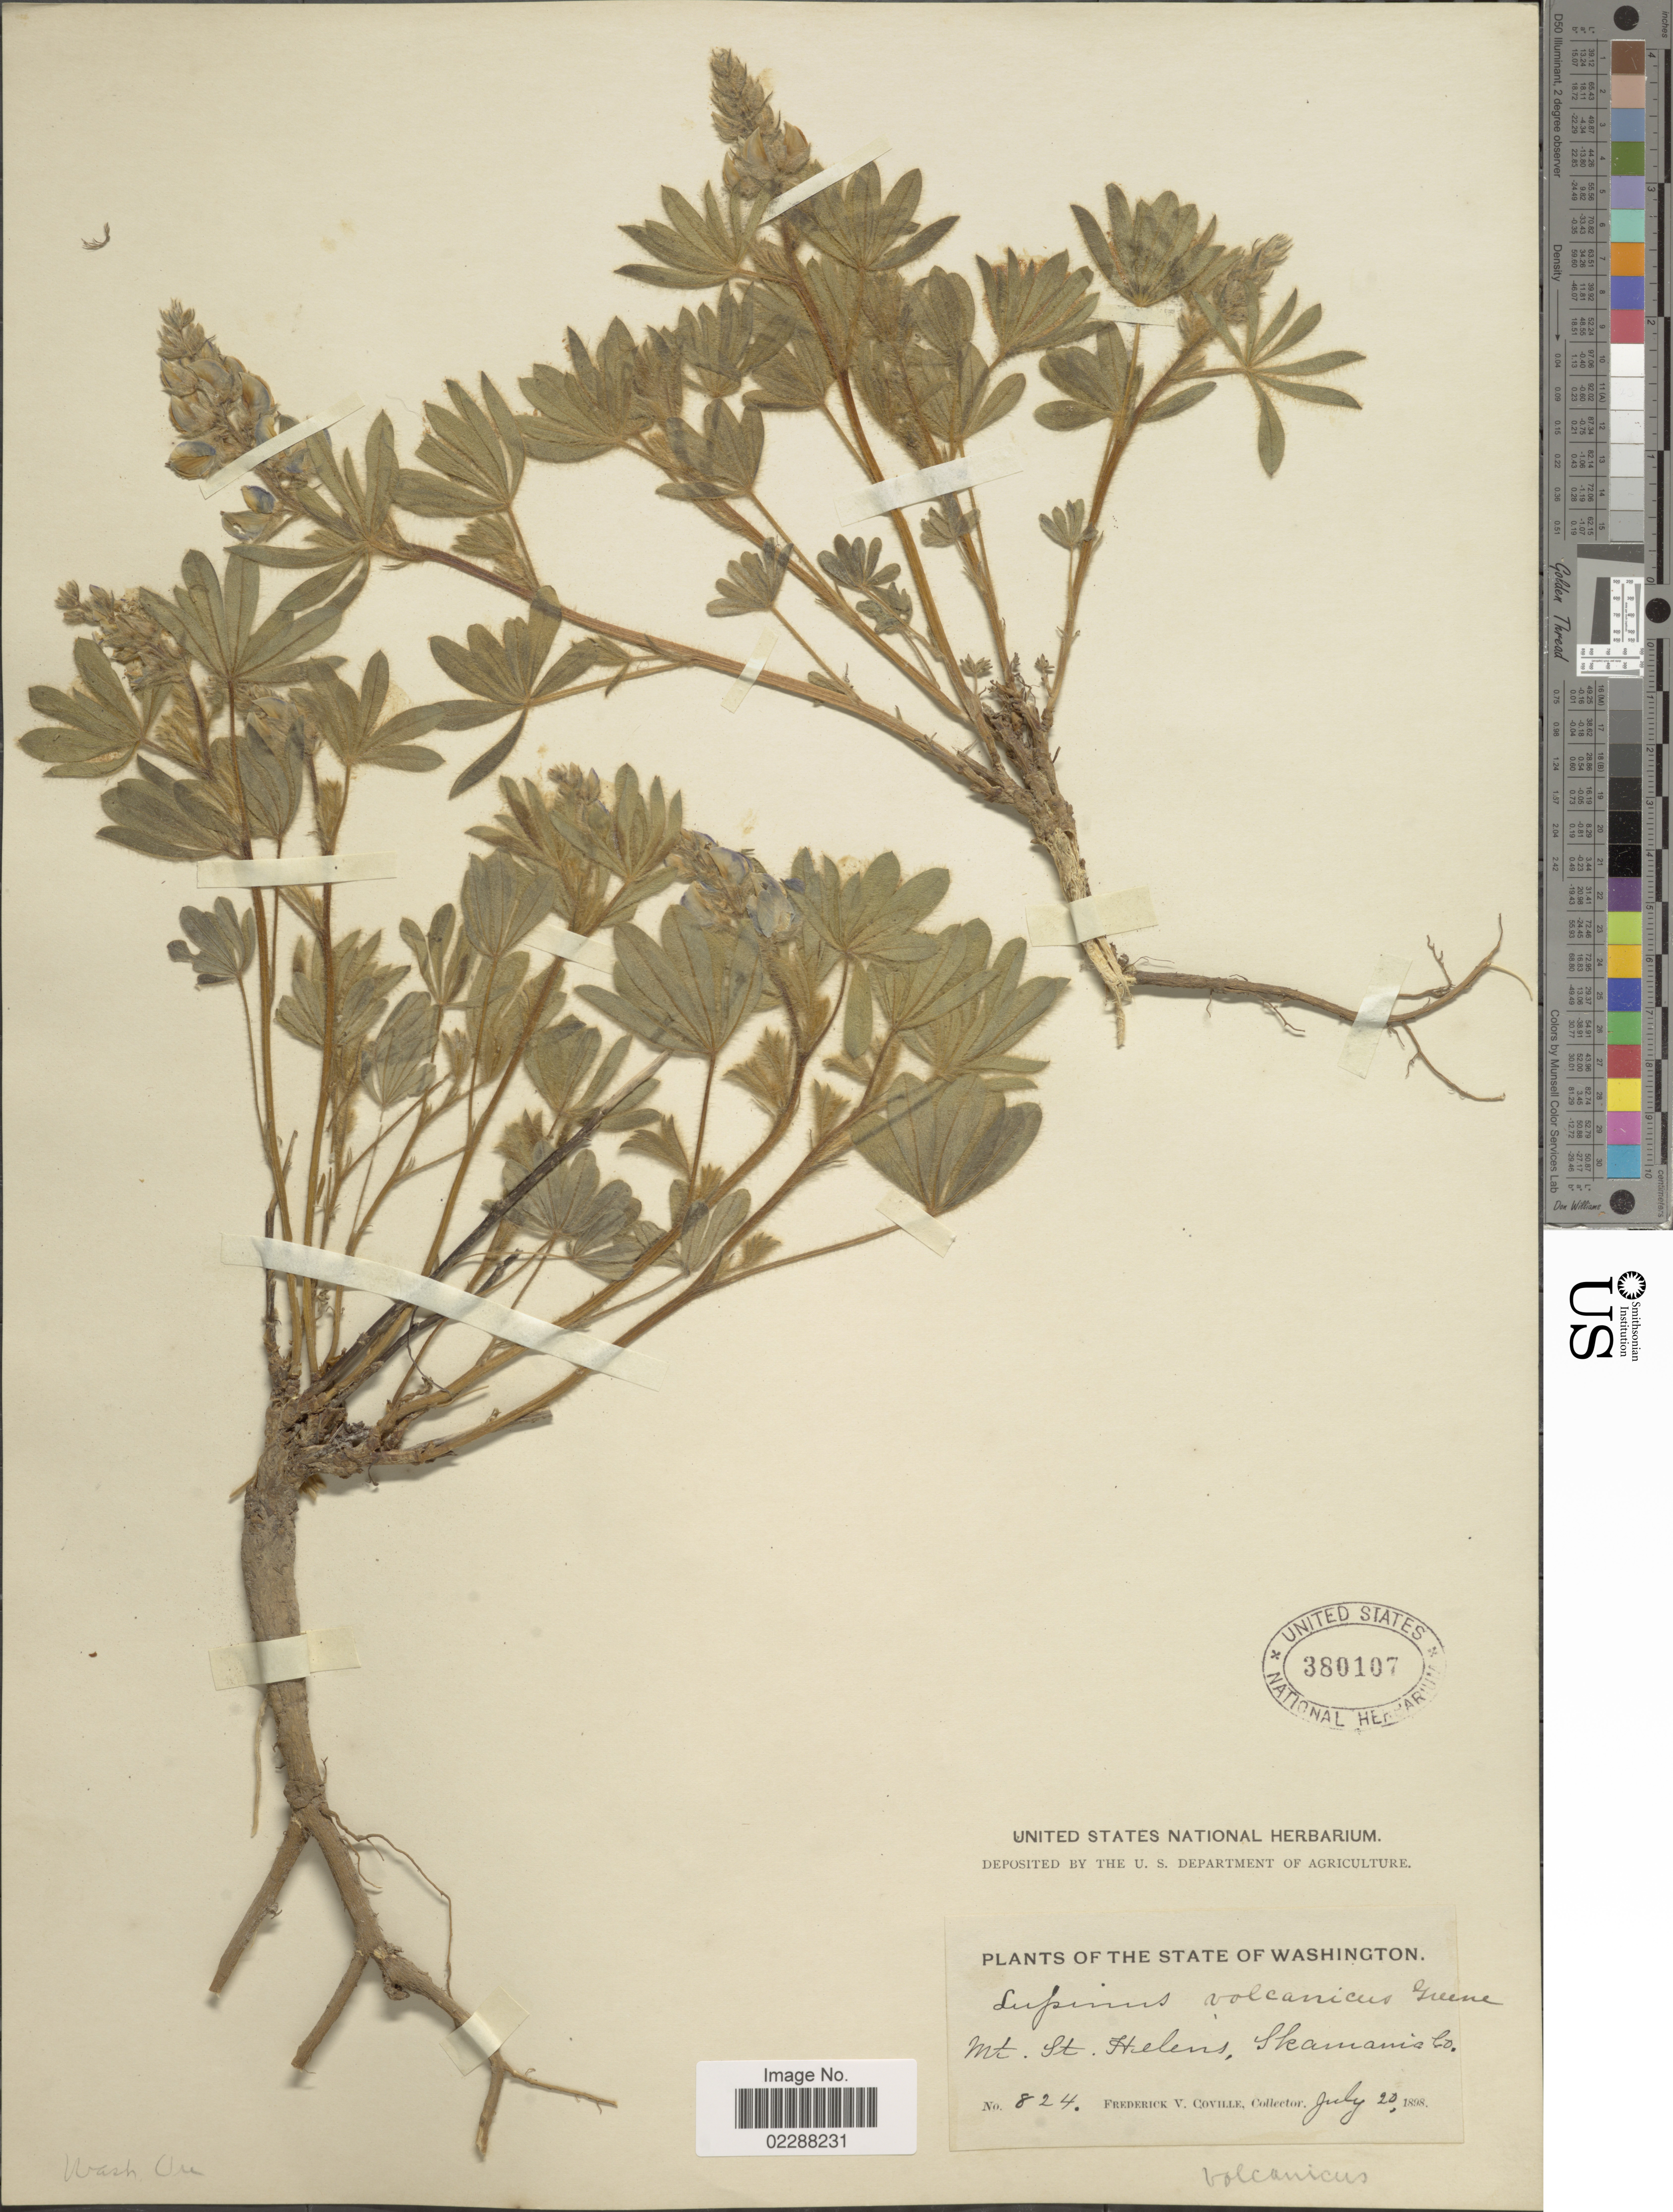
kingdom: Plantae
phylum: Tracheophyta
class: Magnoliopsida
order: Fabales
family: Fabaceae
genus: Lupinus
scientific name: Lupinus volcanicus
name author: Greene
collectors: F. V. Coville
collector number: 824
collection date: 1898-07-20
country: United States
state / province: Washington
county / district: Skamania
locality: The State of Washington, Mt. St. Helens, Skamanis Co.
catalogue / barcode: US 380107